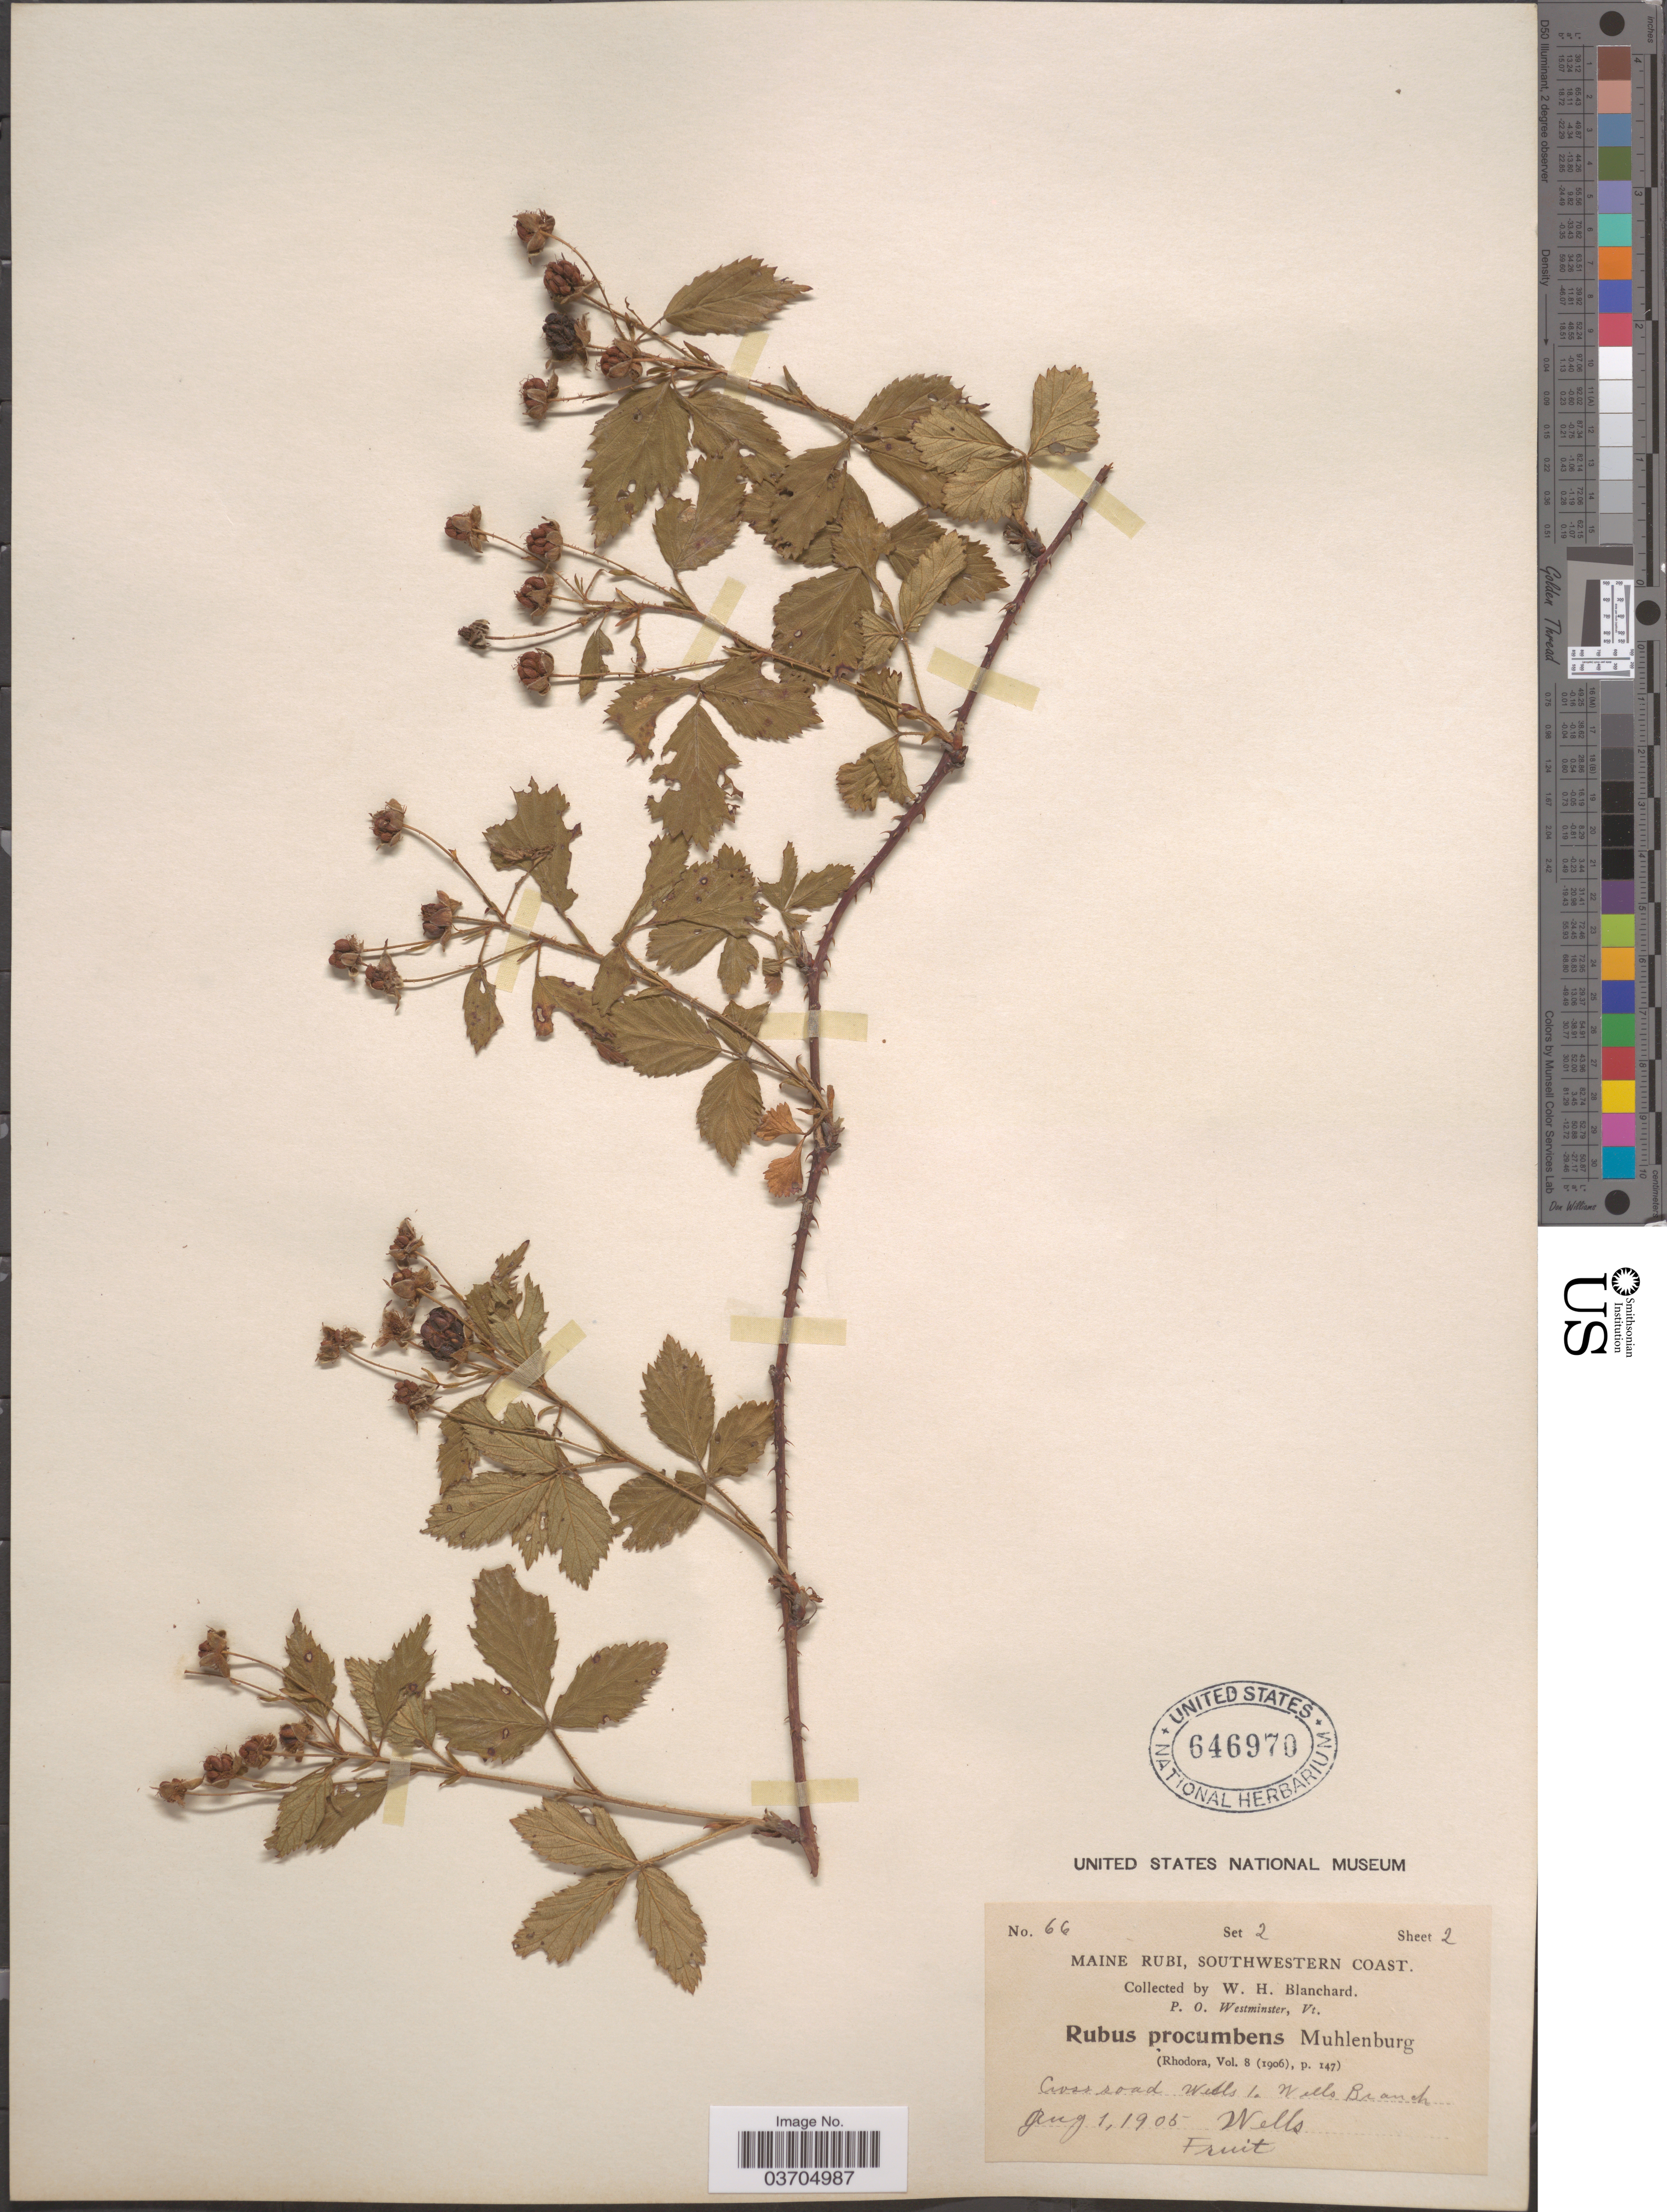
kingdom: Plantae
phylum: Tracheophyta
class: Magnoliopsida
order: Rosales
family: Rosaceae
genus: Rubus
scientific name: Rubus procumbens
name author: Muhl.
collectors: W. H. Blanchard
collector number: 66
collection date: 1905-08-01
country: United States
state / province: Maine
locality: Southwestern Coast. Cross road Wells I. Wells Branch. Wells.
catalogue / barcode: US 646970